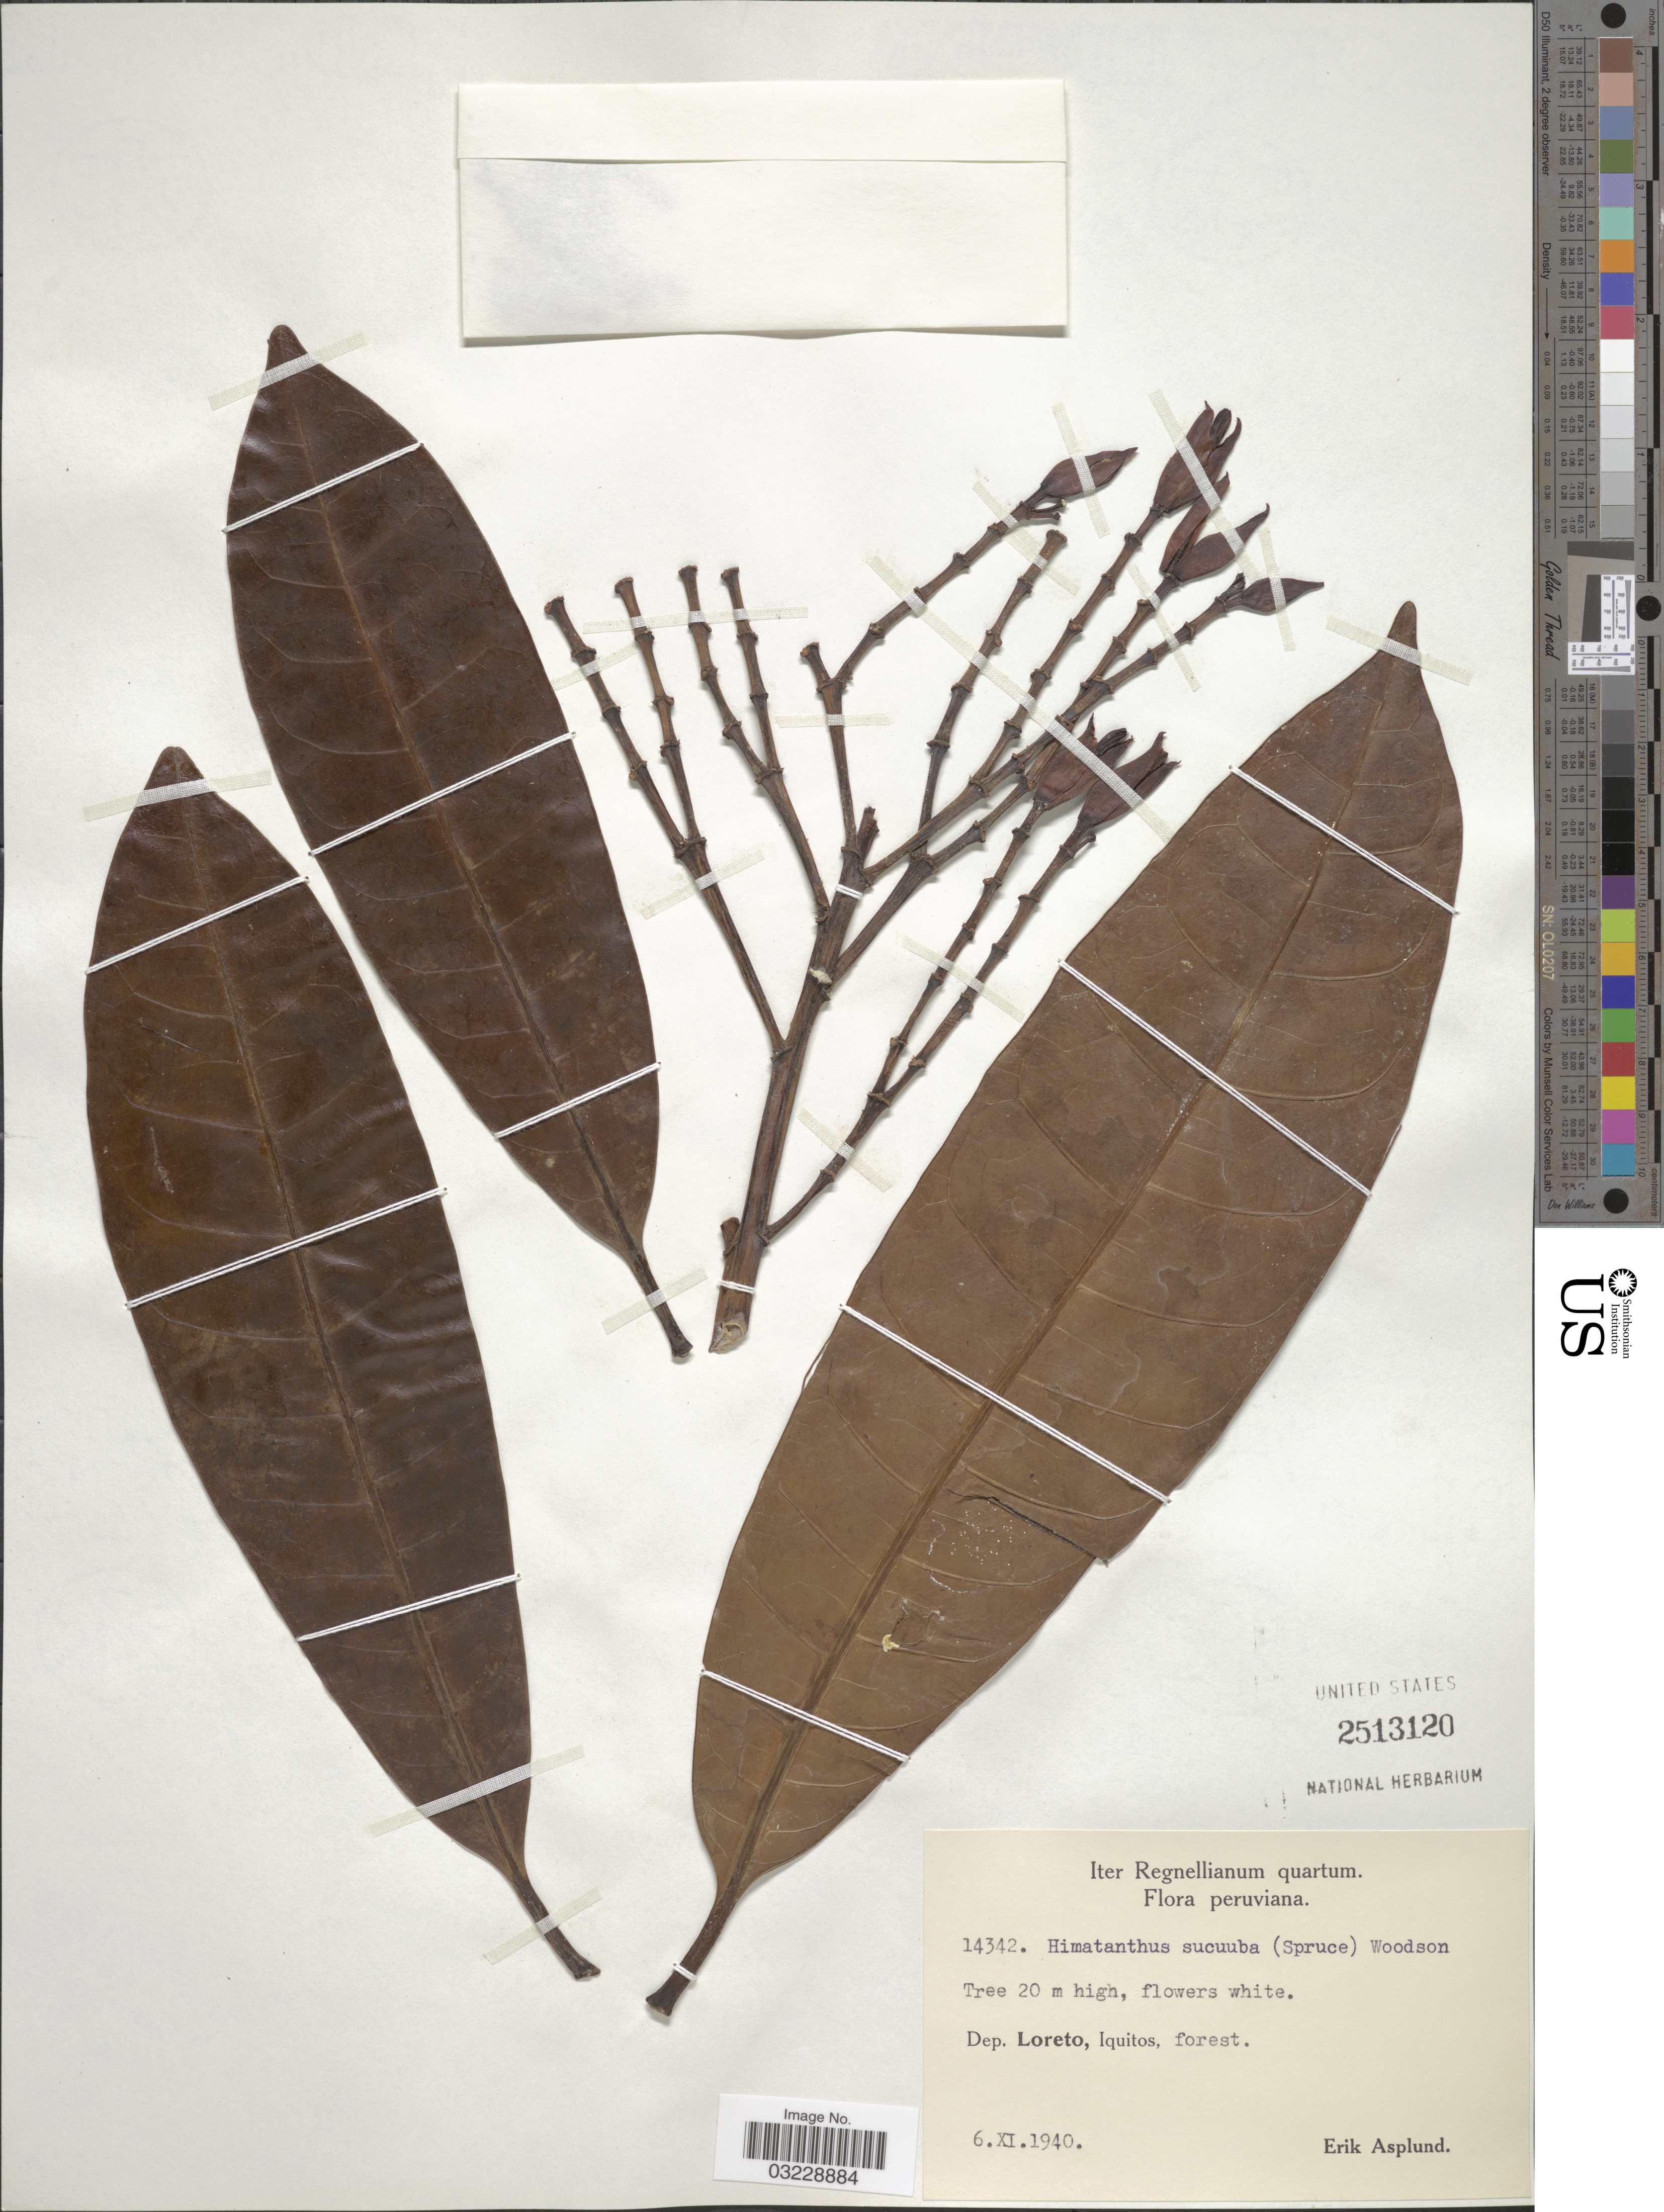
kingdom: Plantae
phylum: Tracheophyta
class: Magnoliopsida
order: Gentianales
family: Apocynaceae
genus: Himatanthus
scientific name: Himatanthus sucuuba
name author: (Spruce) Woodson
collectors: E. Asplund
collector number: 14342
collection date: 1940-11-06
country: Peru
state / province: Loreto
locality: Dep. Loreto, Iquitos.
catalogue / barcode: US 2513120